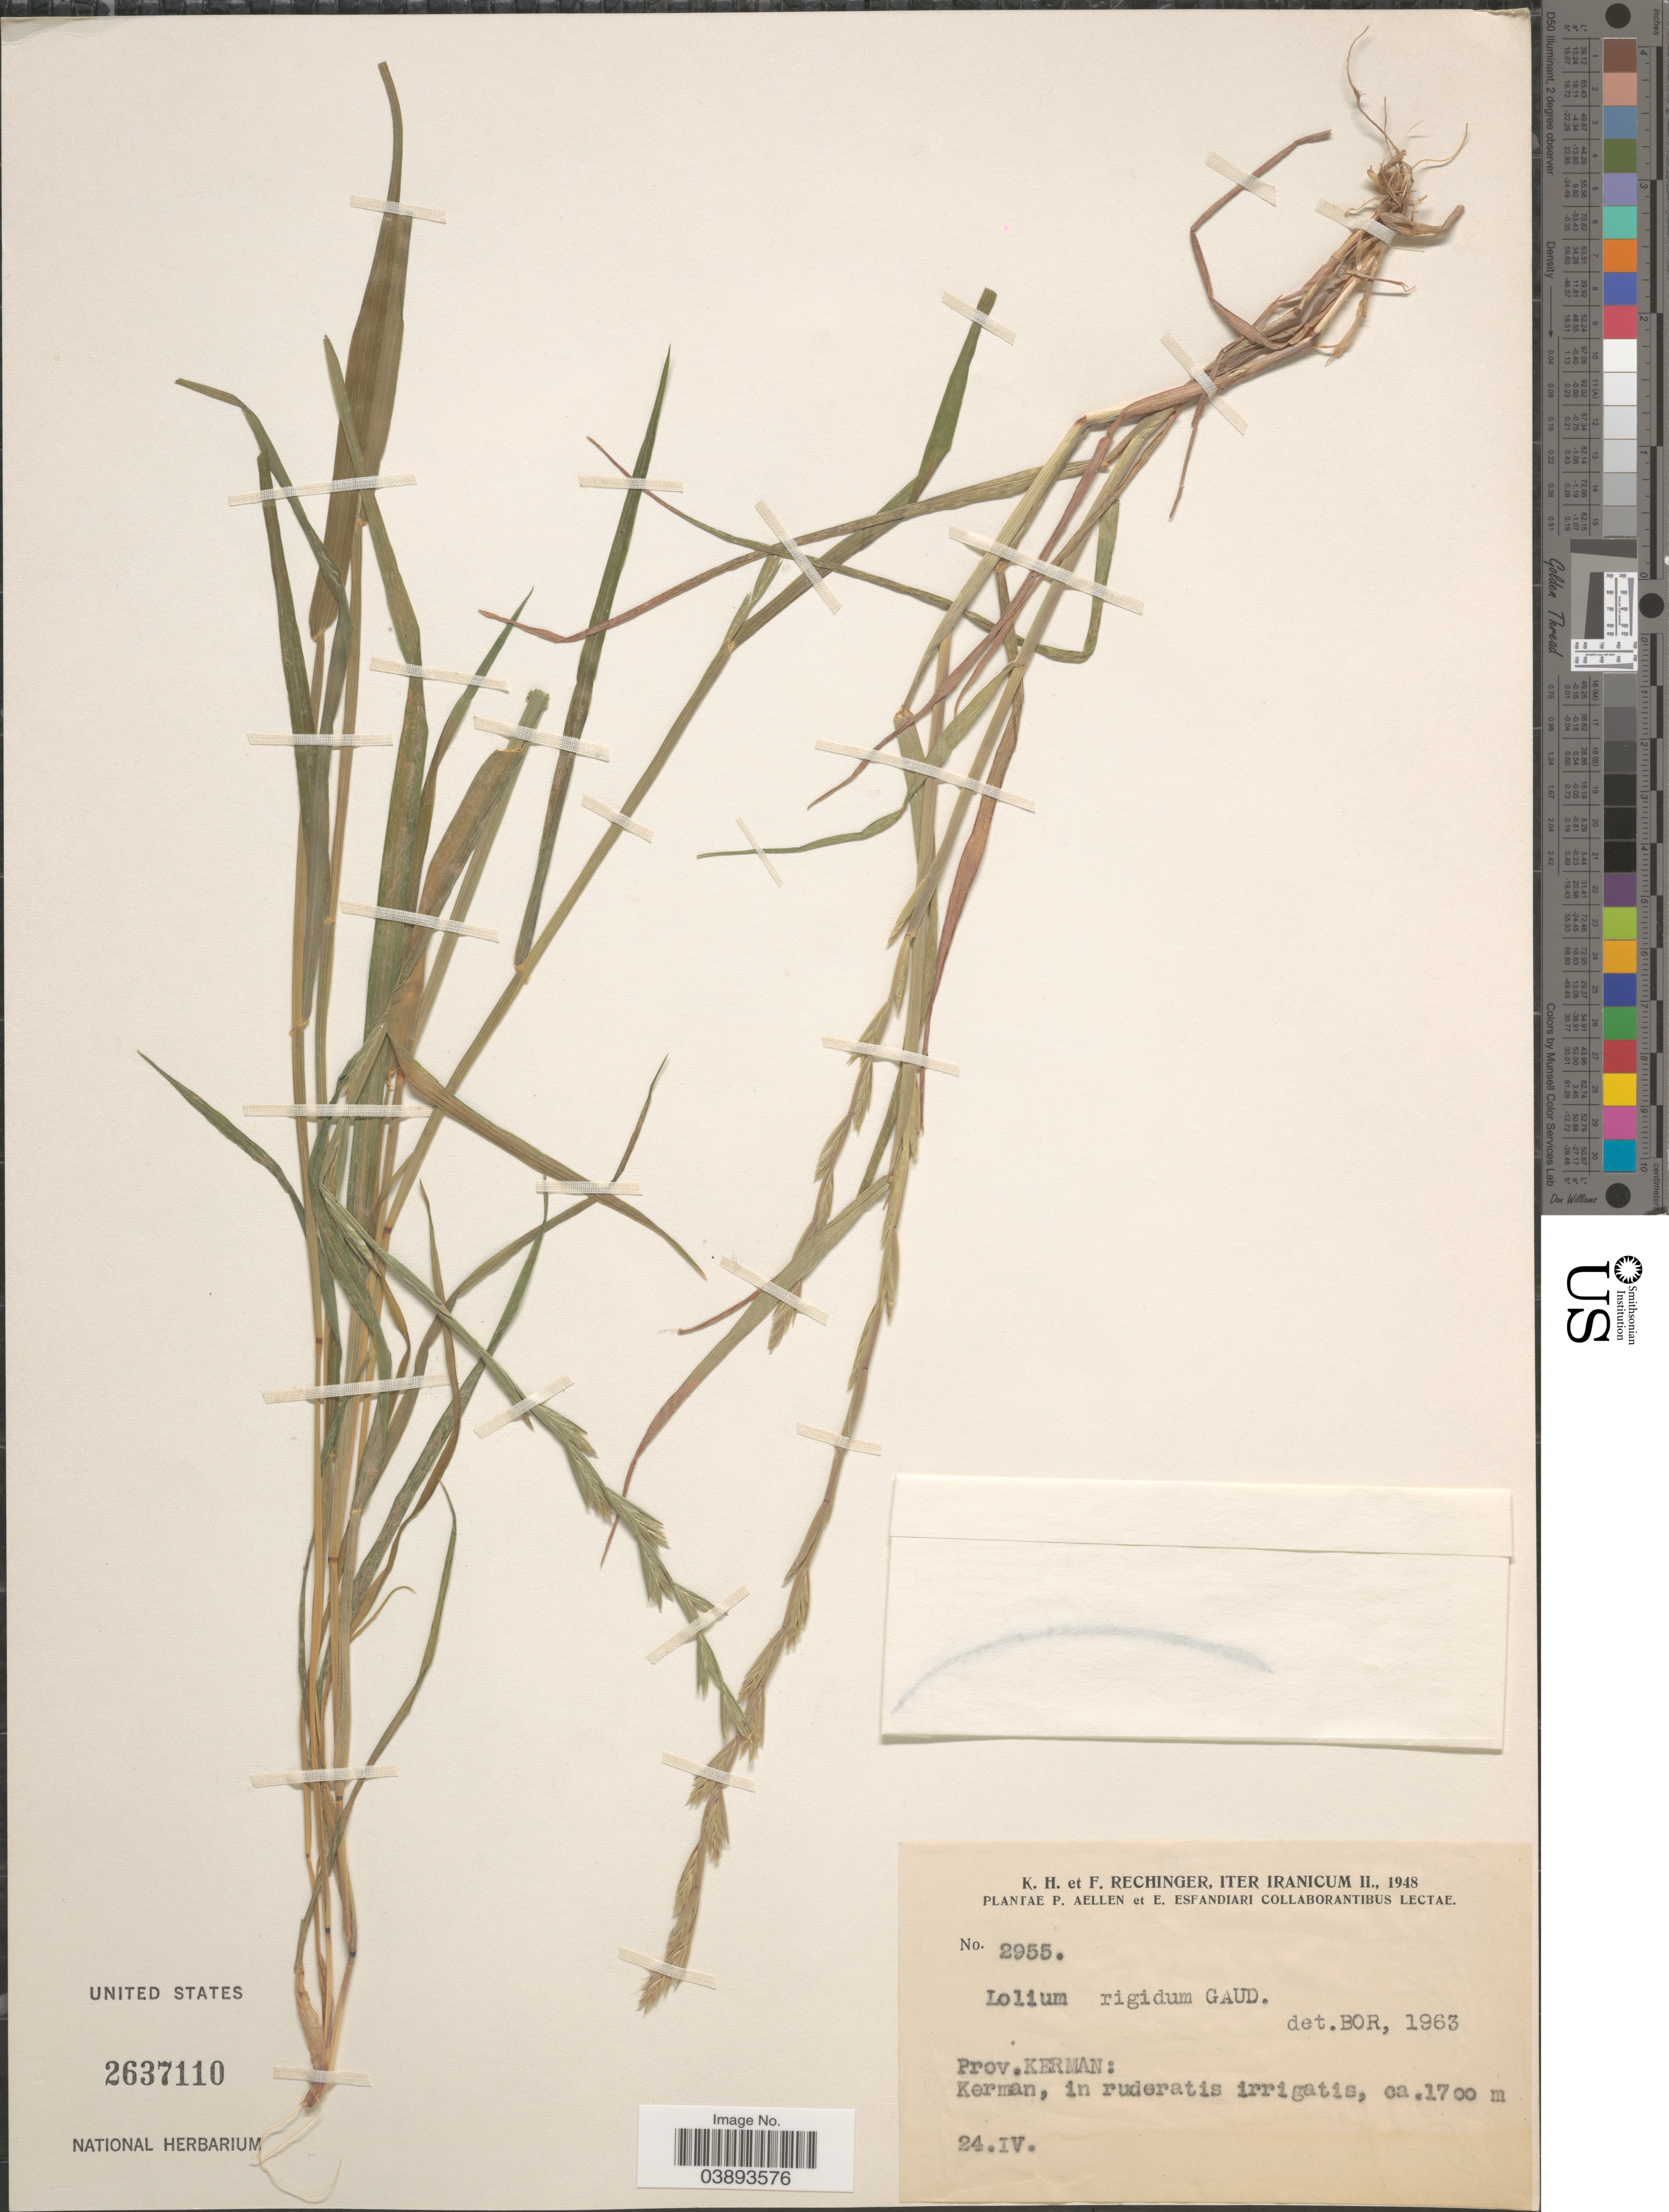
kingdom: Plantae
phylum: Tracheophyta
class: Liliopsida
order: Poales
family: Poaceae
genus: Lolium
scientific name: Lolium rigidum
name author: Gaudin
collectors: K. H. Rechinger & F. Rechinger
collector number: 2955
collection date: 1948-04-24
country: Iran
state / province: Kerman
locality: Iter Iranicum. Kerman, in ruderatis irrigatis.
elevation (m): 1700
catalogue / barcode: US 2637110